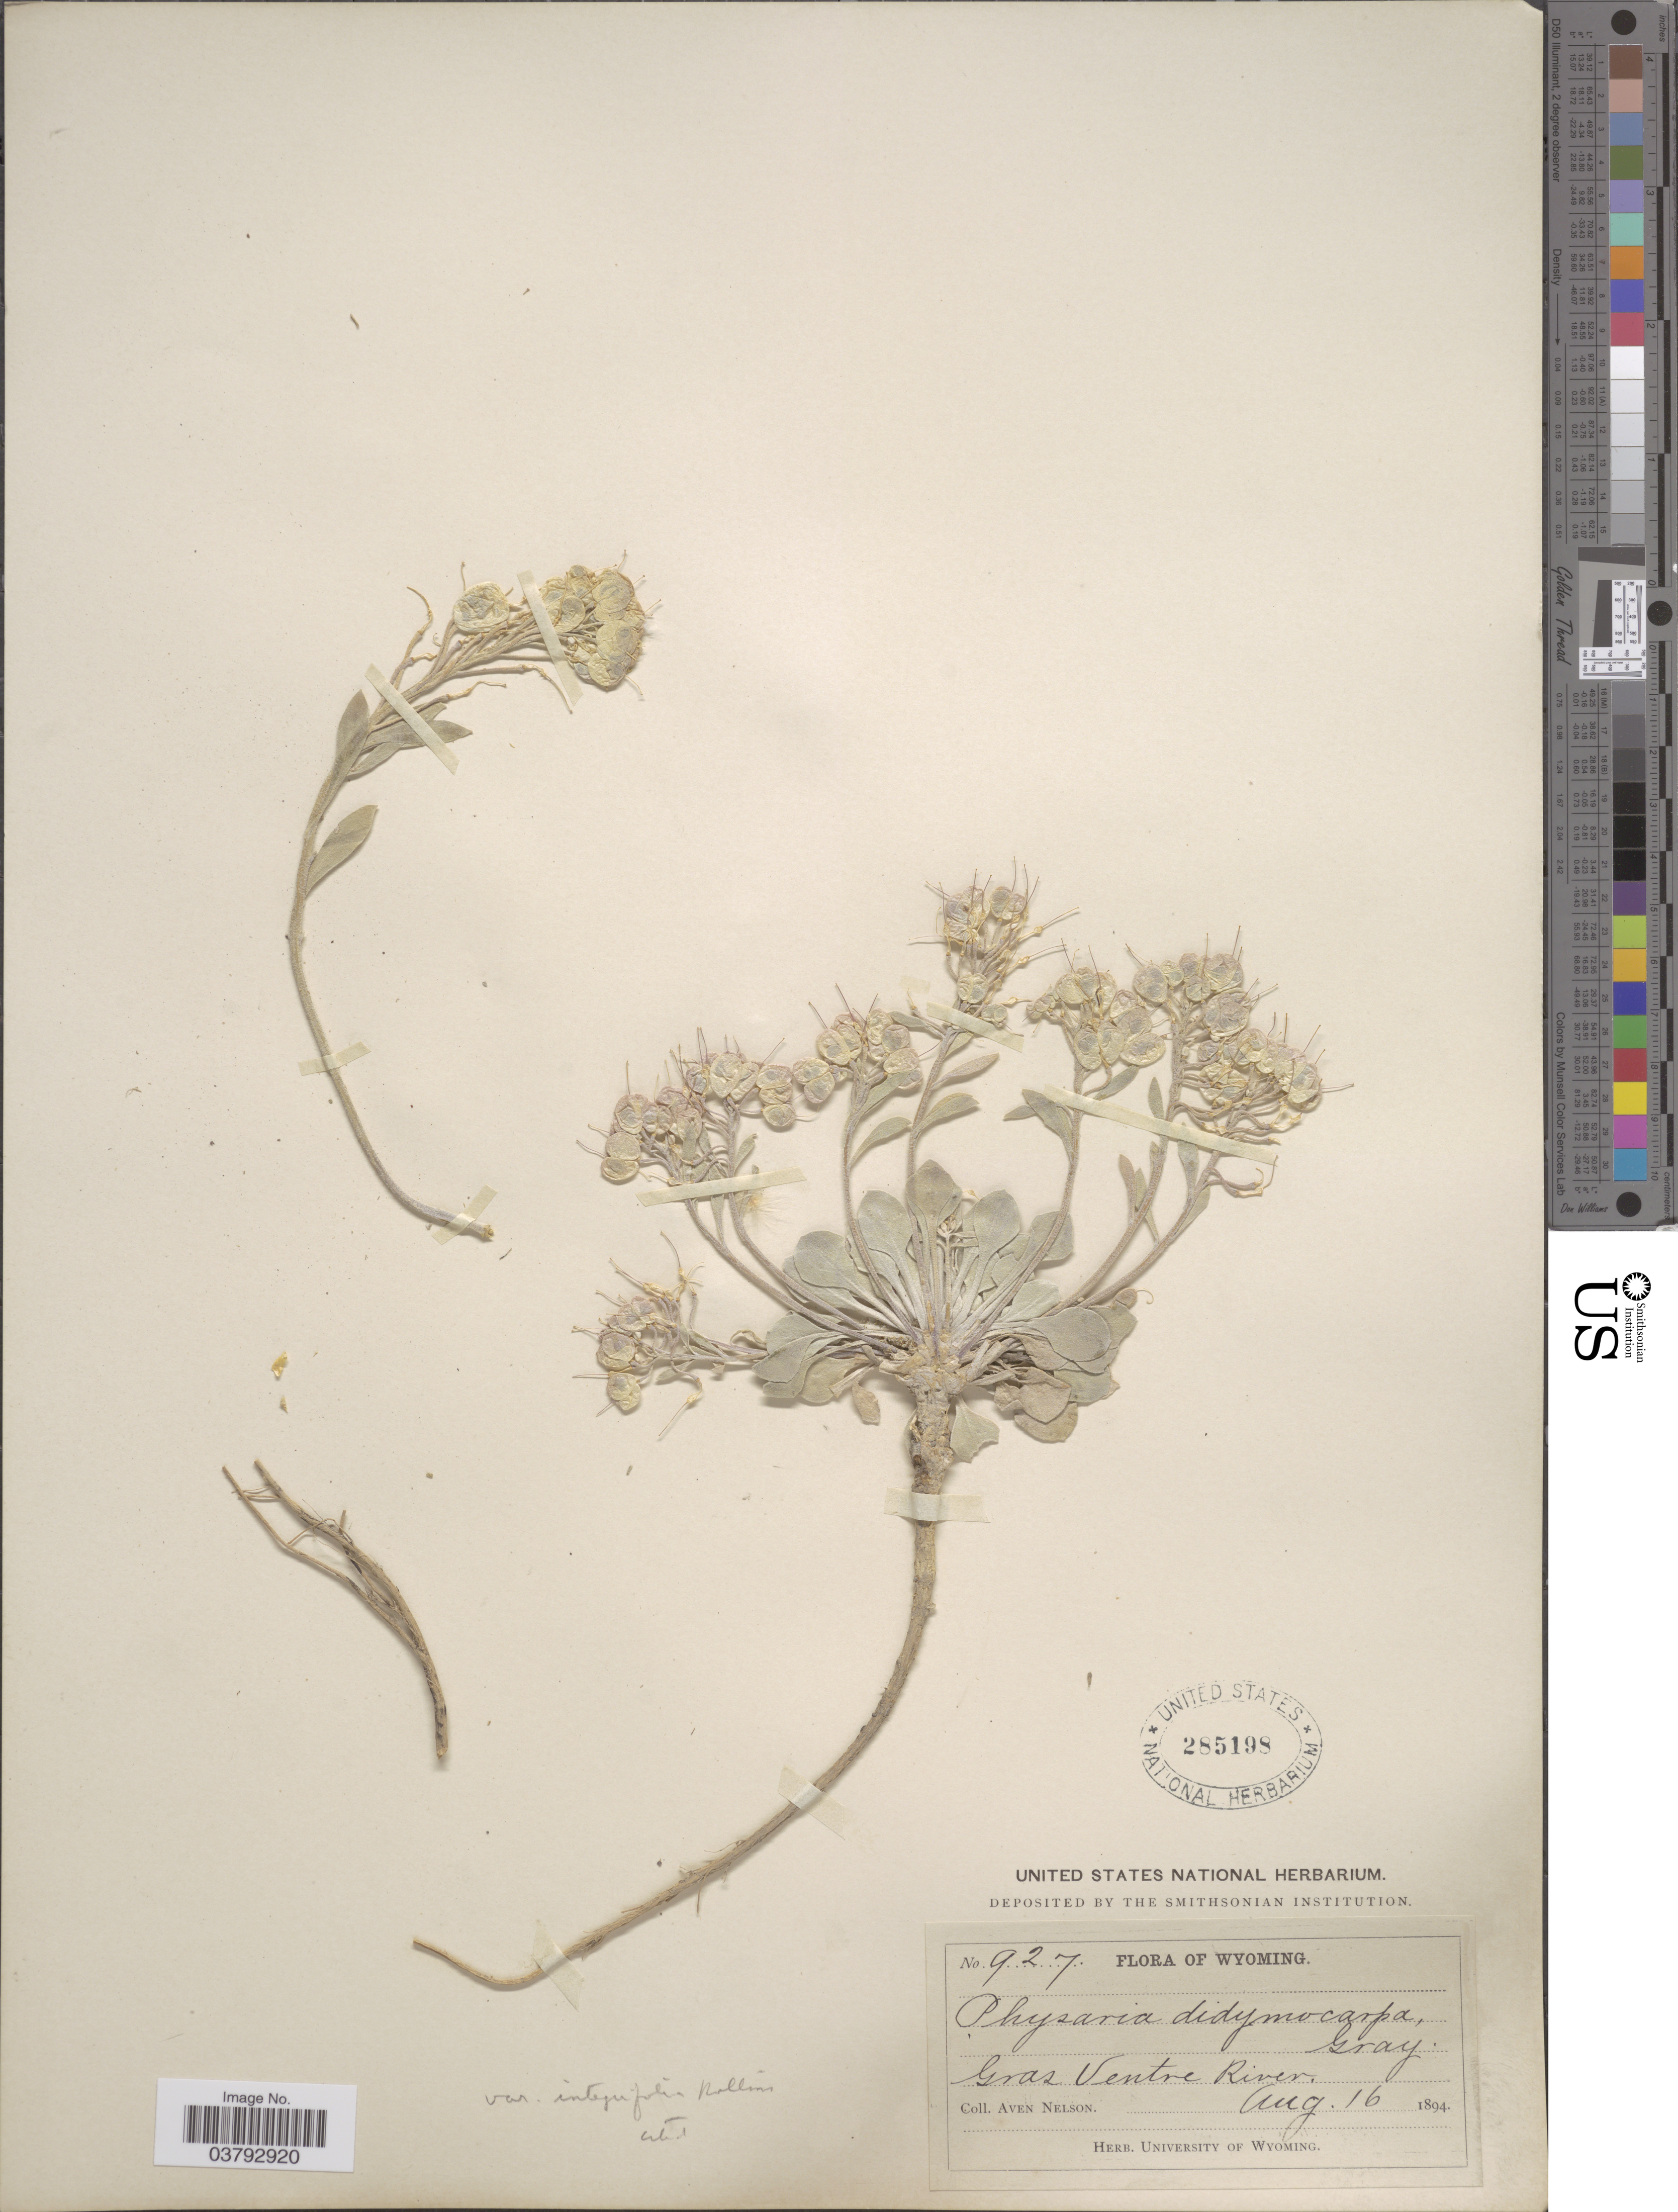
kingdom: Plantae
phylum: Tracheophyta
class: Magnoliopsida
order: Brassicales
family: Brassicaceae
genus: Physaria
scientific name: Physaria didymocarpa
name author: (Hook.) A. Gray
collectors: A. Nelson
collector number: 927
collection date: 1894-08-16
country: United States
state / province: Wyoming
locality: Gras Ventre River.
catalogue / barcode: US 285198